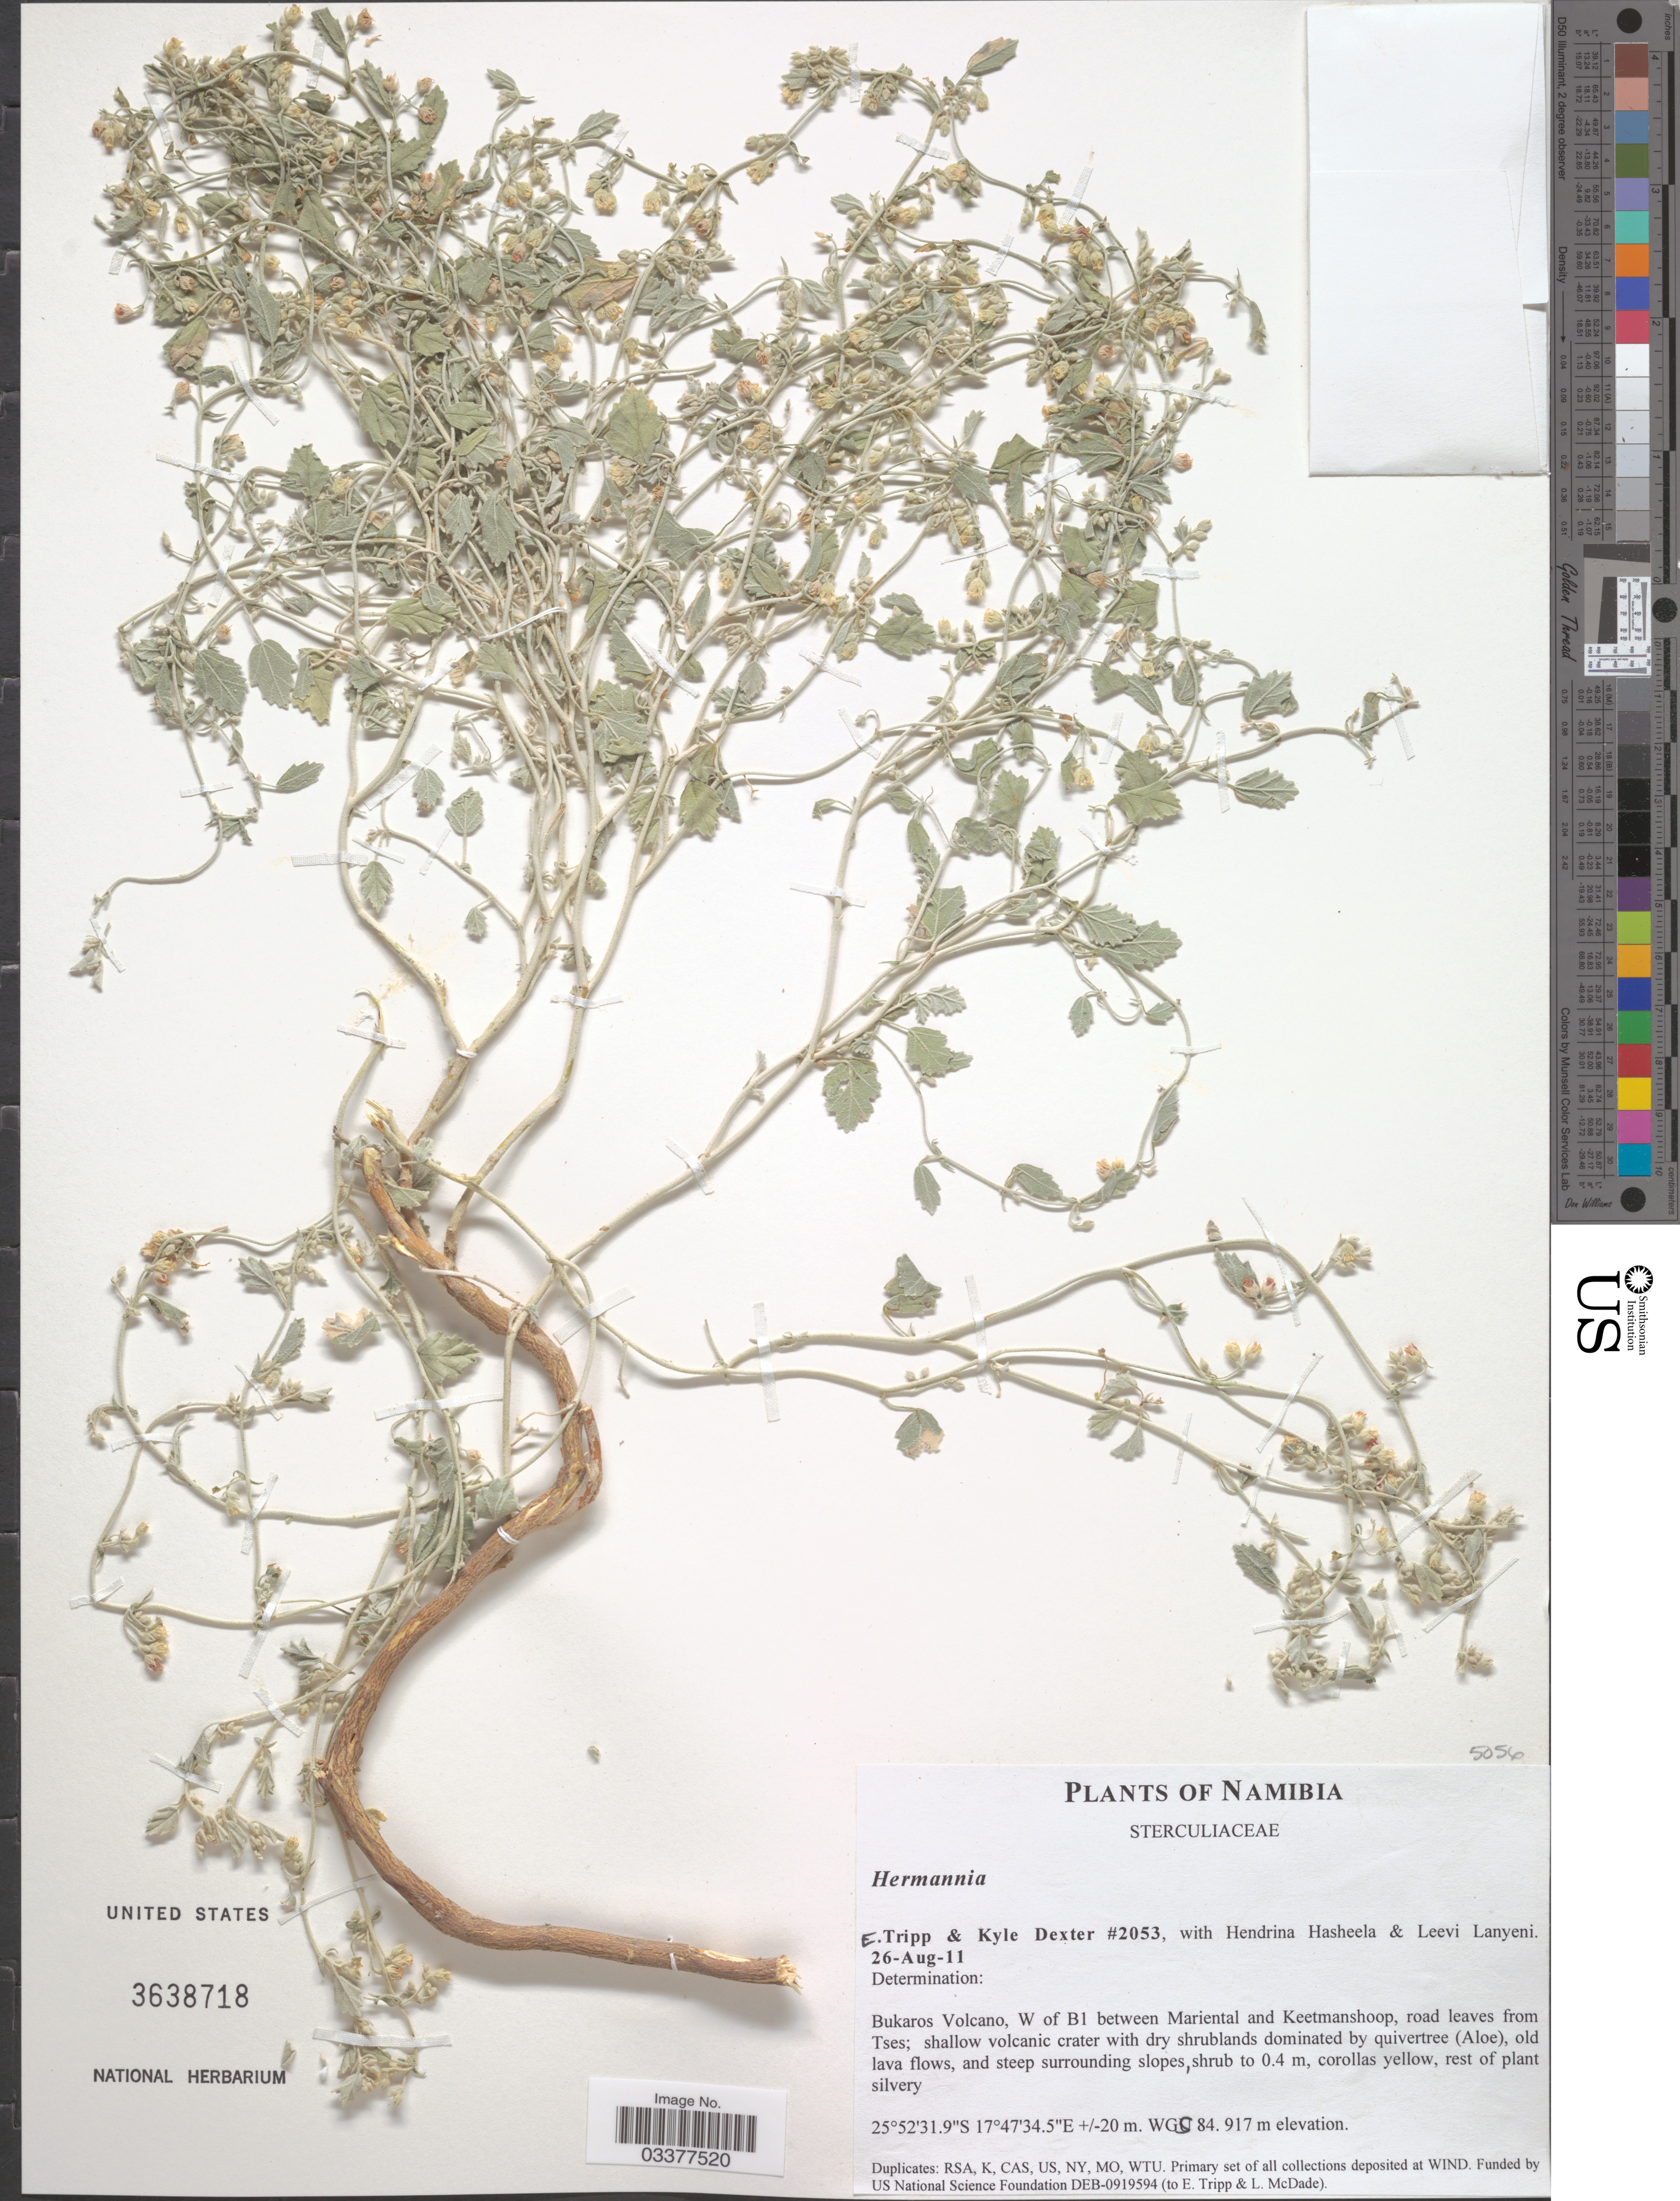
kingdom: Plantae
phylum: Tracheophyta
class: Magnoliopsida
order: Malvales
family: Malvaceae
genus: Hermannia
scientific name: Hermannia sp.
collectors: E. Tripp, K. Dexter, H. Hasheela & L. Lanyeni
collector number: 2053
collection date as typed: Transcribed d/m/y: 26/8/11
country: Namibia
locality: Bukaros Volcano, W of B1 between Mariental and Keetmanshoop, road leaves from Tses.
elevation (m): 917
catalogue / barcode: US 3638718